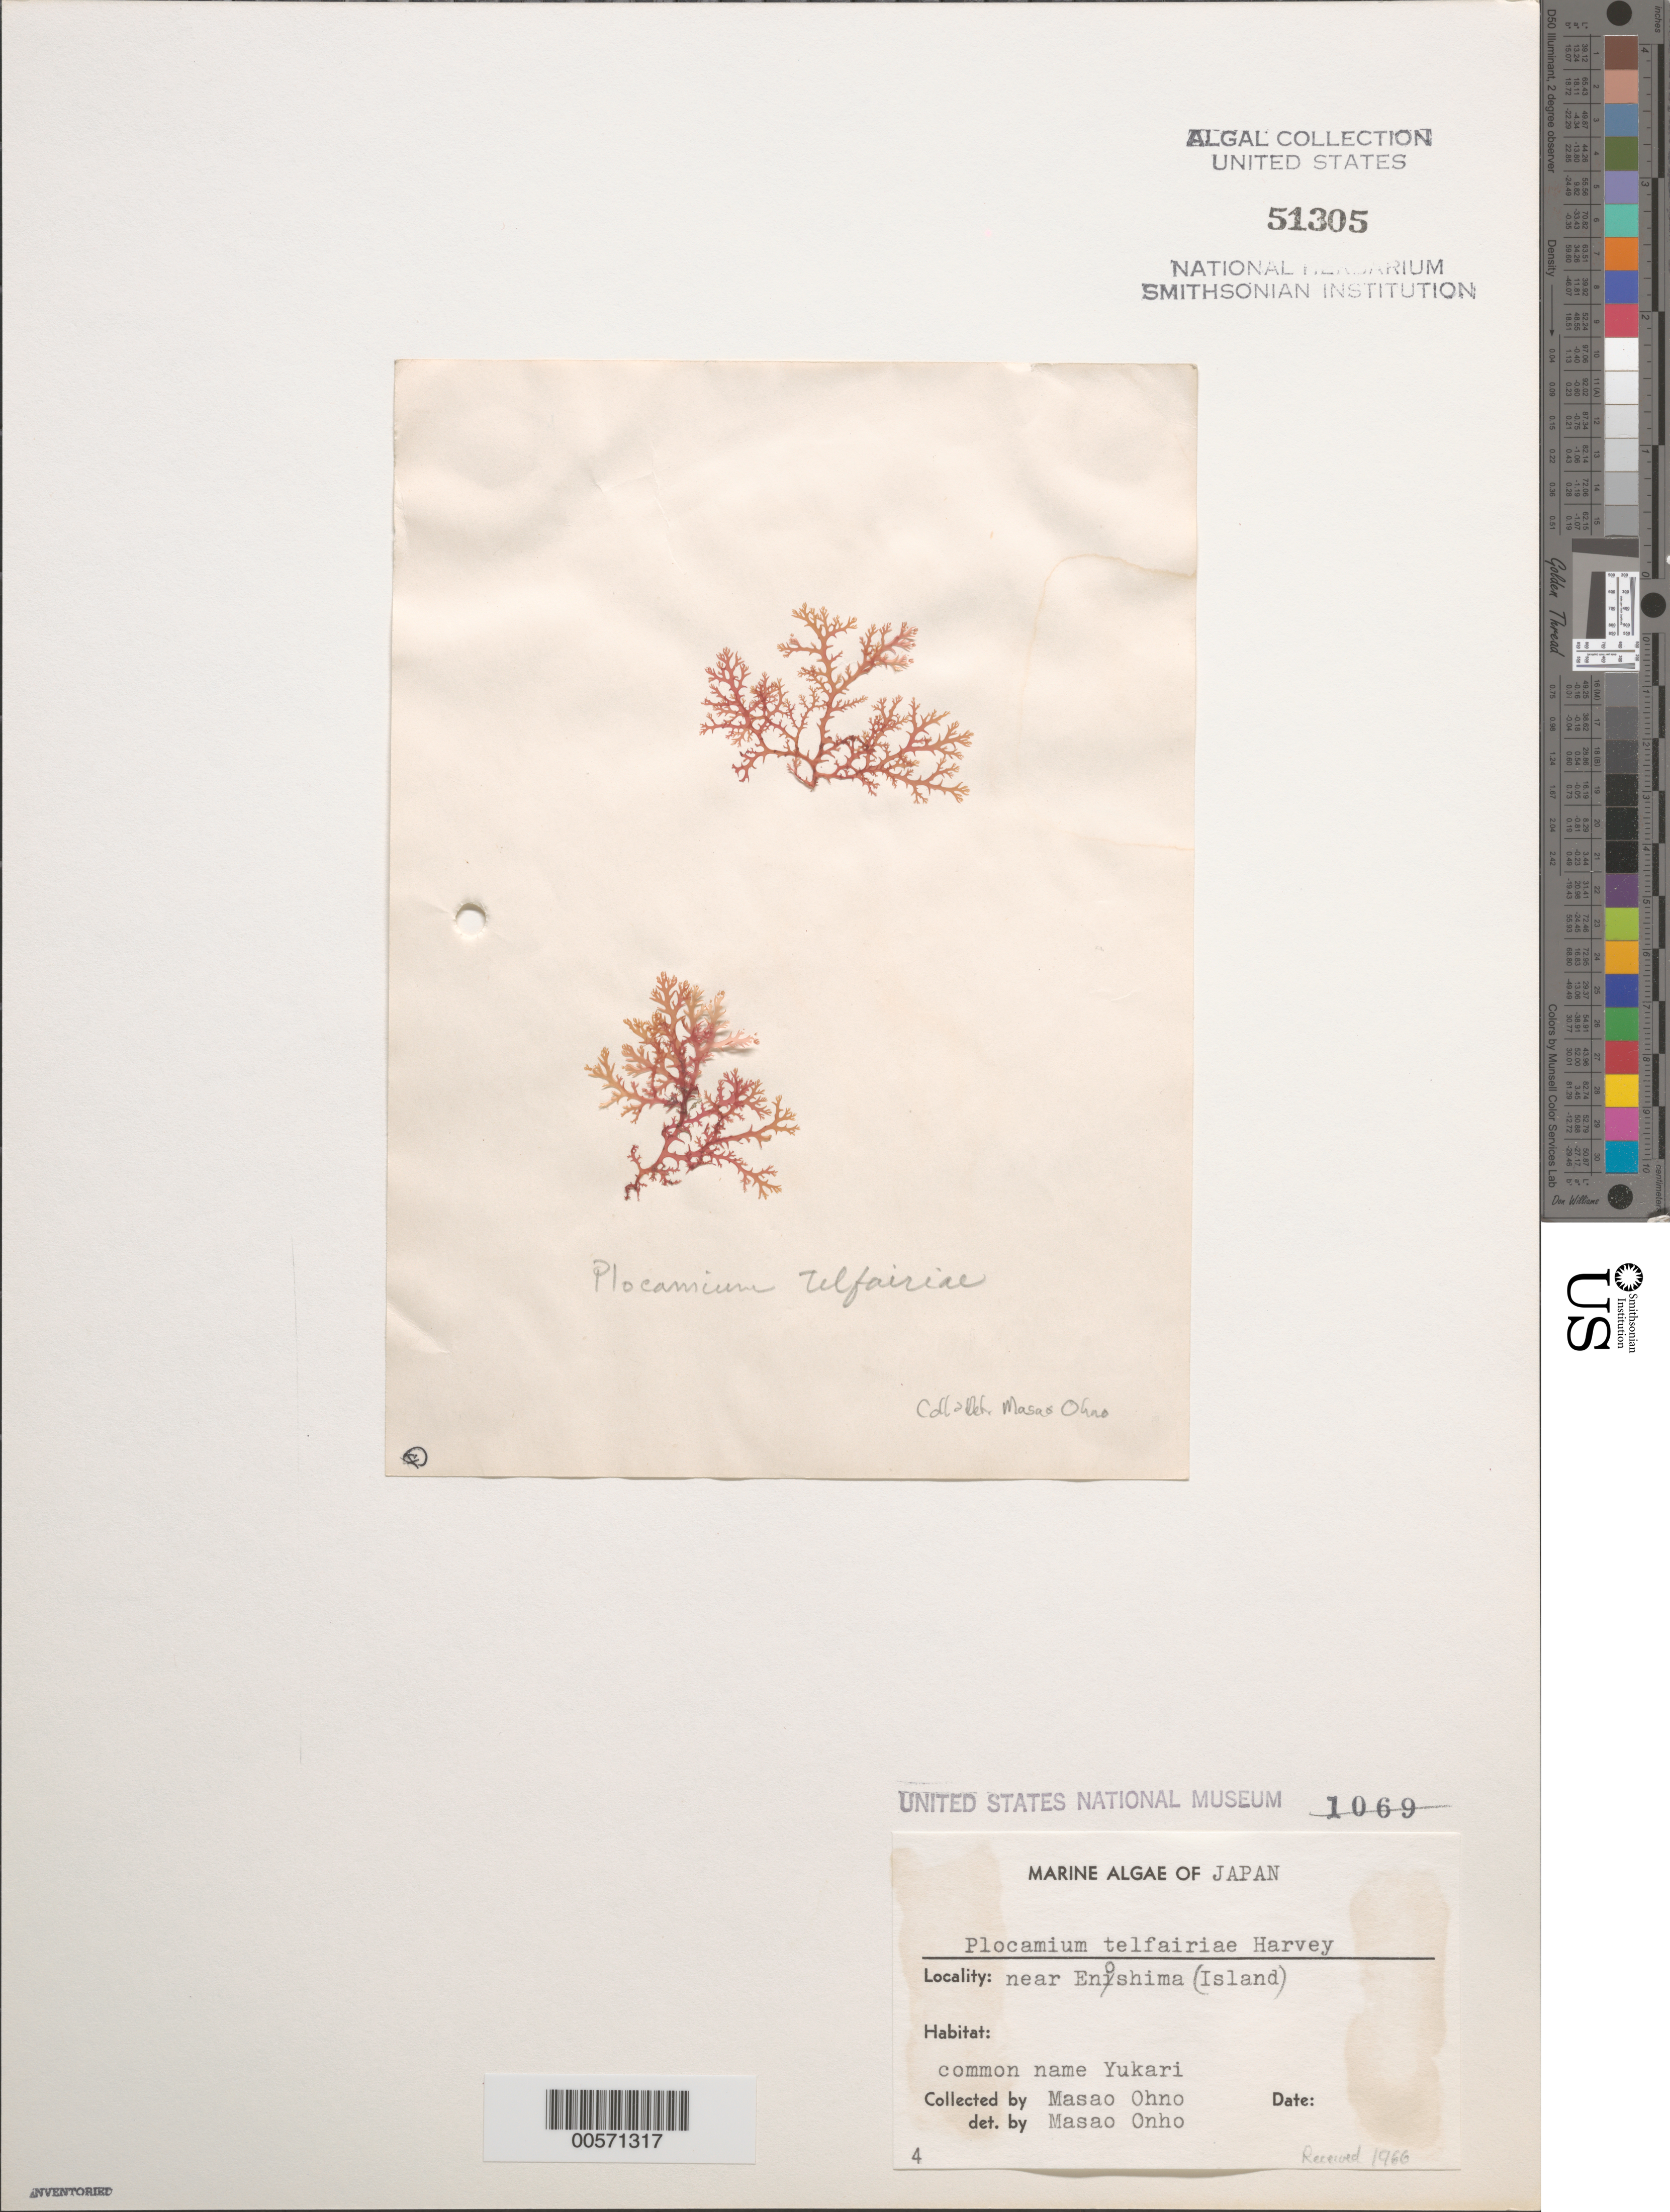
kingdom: Plantae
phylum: Rhodophyta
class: Florideophyceae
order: Plocamiales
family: Plocamiaceae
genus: Plocamium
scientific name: Plocamium telfairiae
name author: (Hook. & Harv.) Harv. ex Kütz.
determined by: Ohno, M.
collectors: M. Ohno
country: Japan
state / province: Kanagawa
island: Honshu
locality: Near Enoshima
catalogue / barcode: US 51305